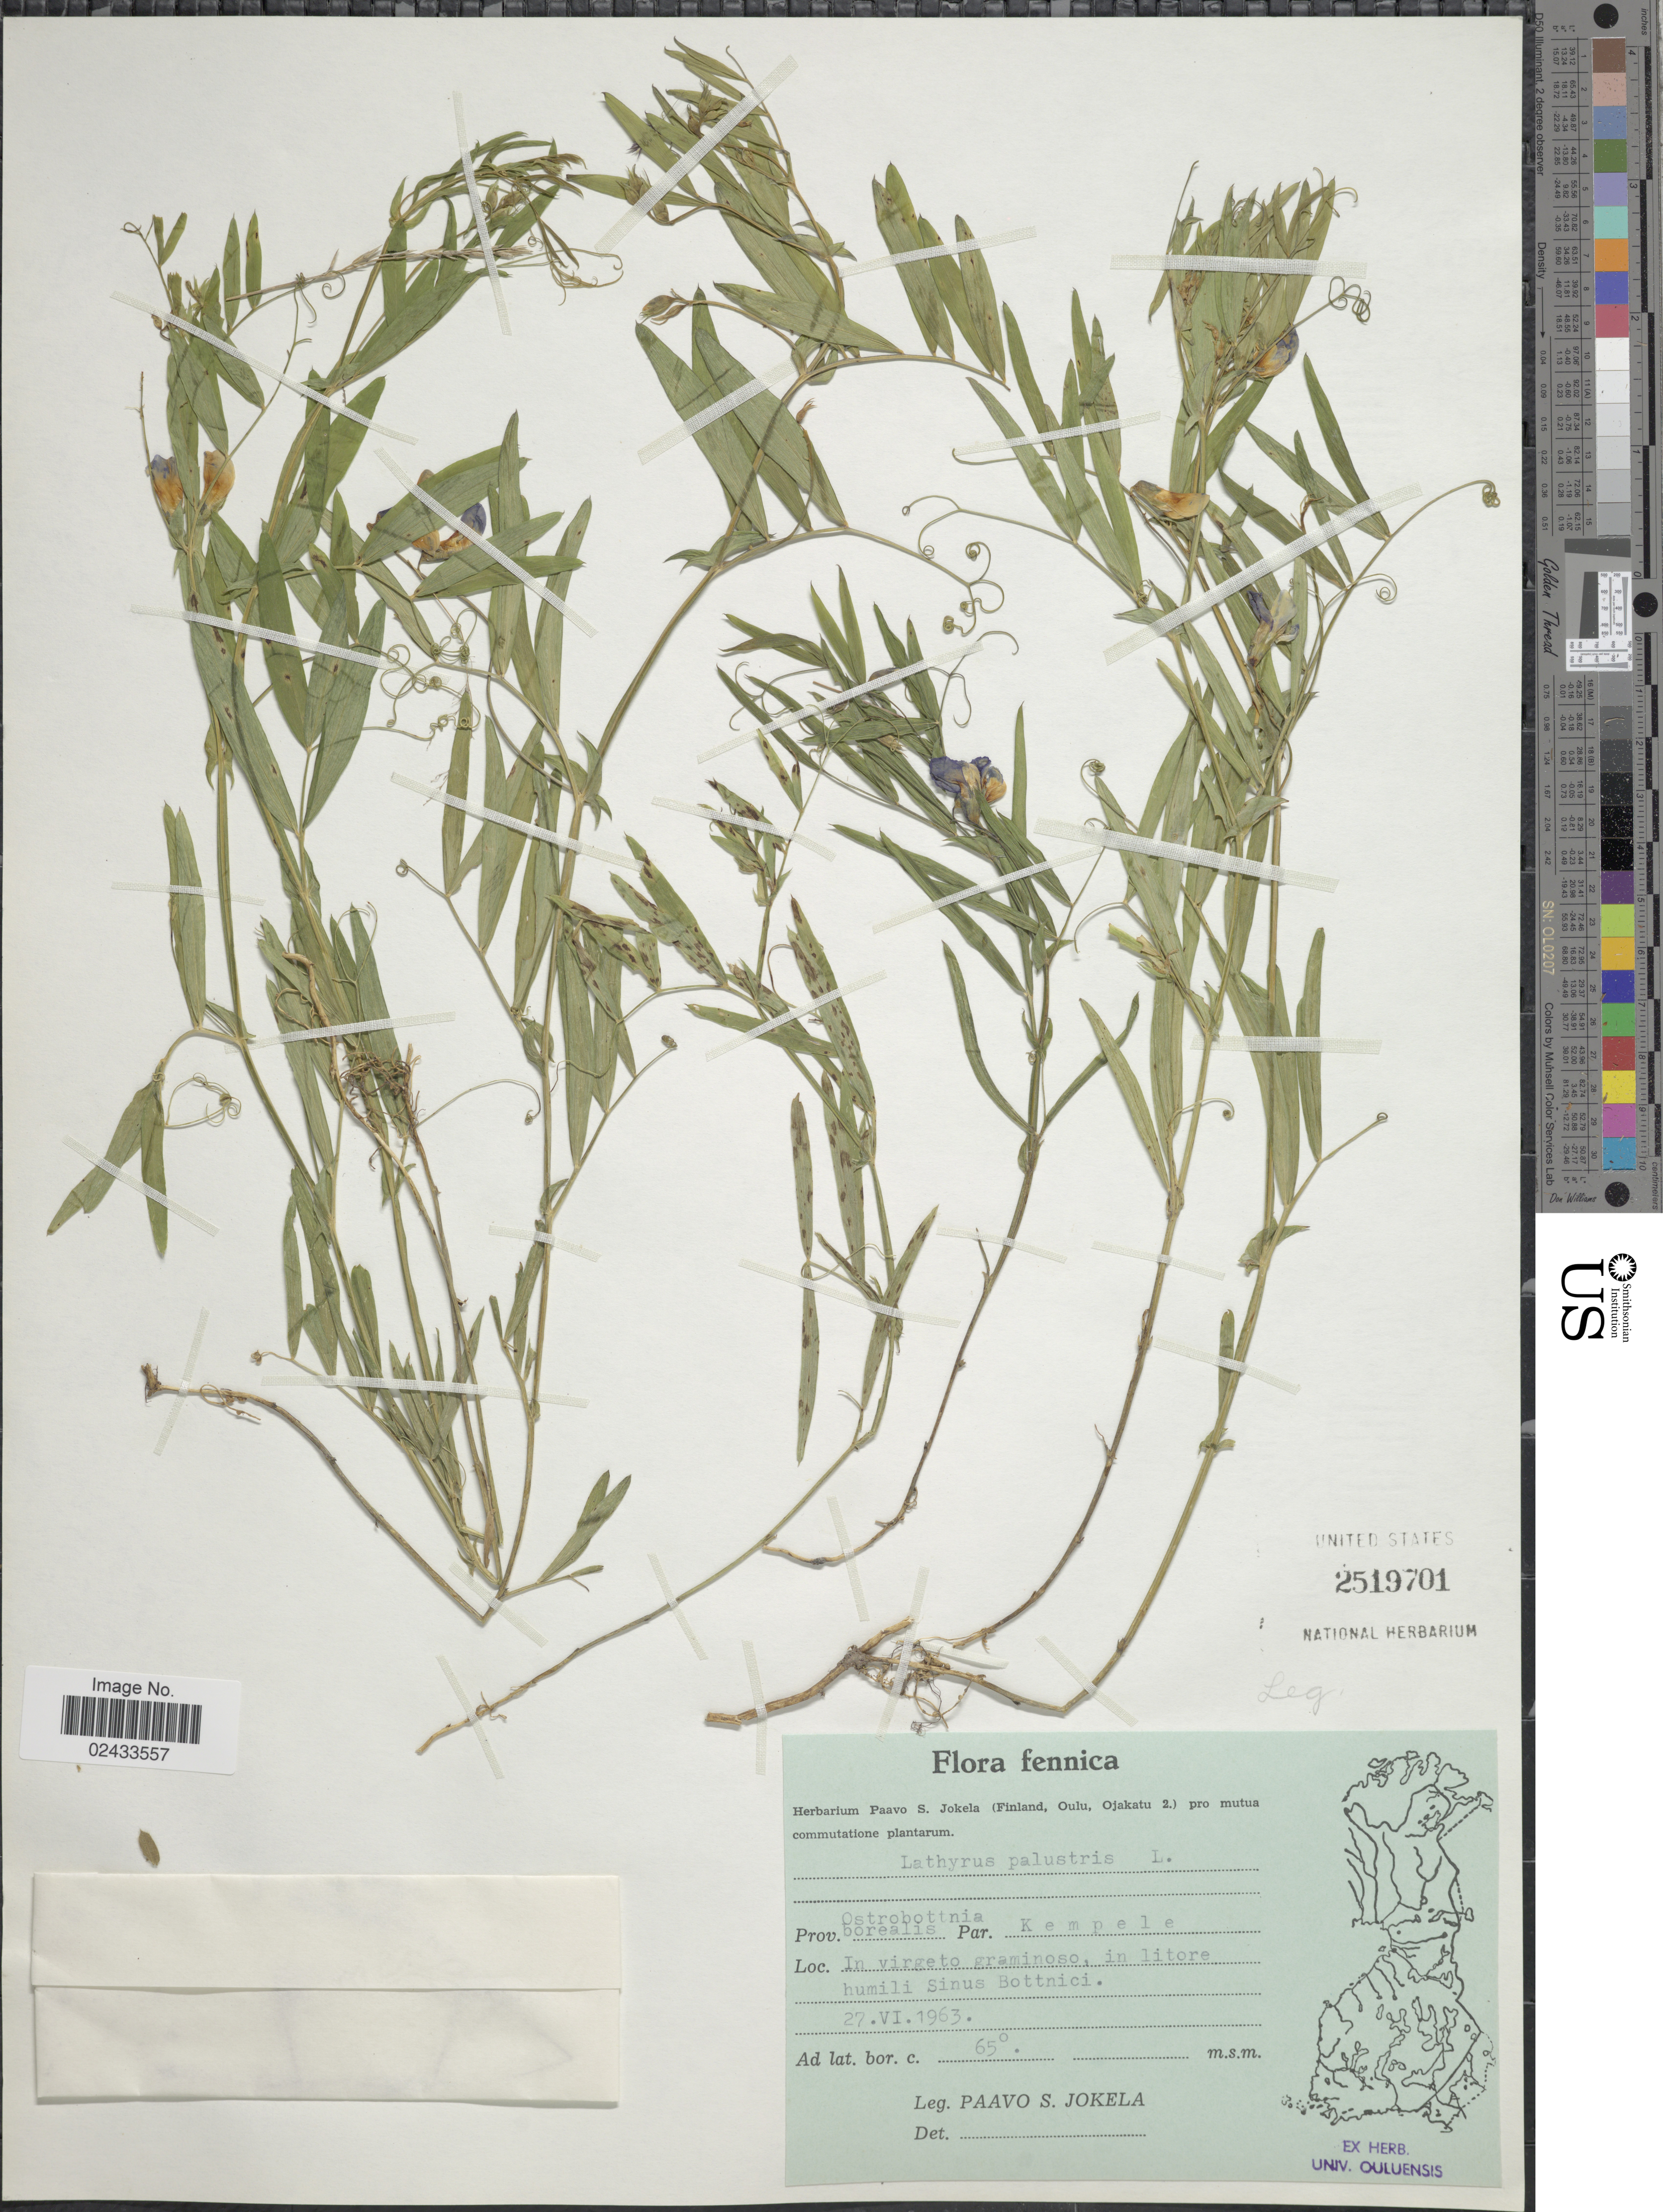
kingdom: Plantae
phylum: Tracheophyta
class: Magnoliopsida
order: Fabales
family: Fabaceae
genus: Lathyrus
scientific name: Lathyrus palustris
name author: L.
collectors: P. Jokela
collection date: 1963-06-27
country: Finland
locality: Fennica, Ostrobotinia borealis, Par. Kempele. In virgeto graminoso, in litore humili sinus Bottnici.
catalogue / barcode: US 2519701